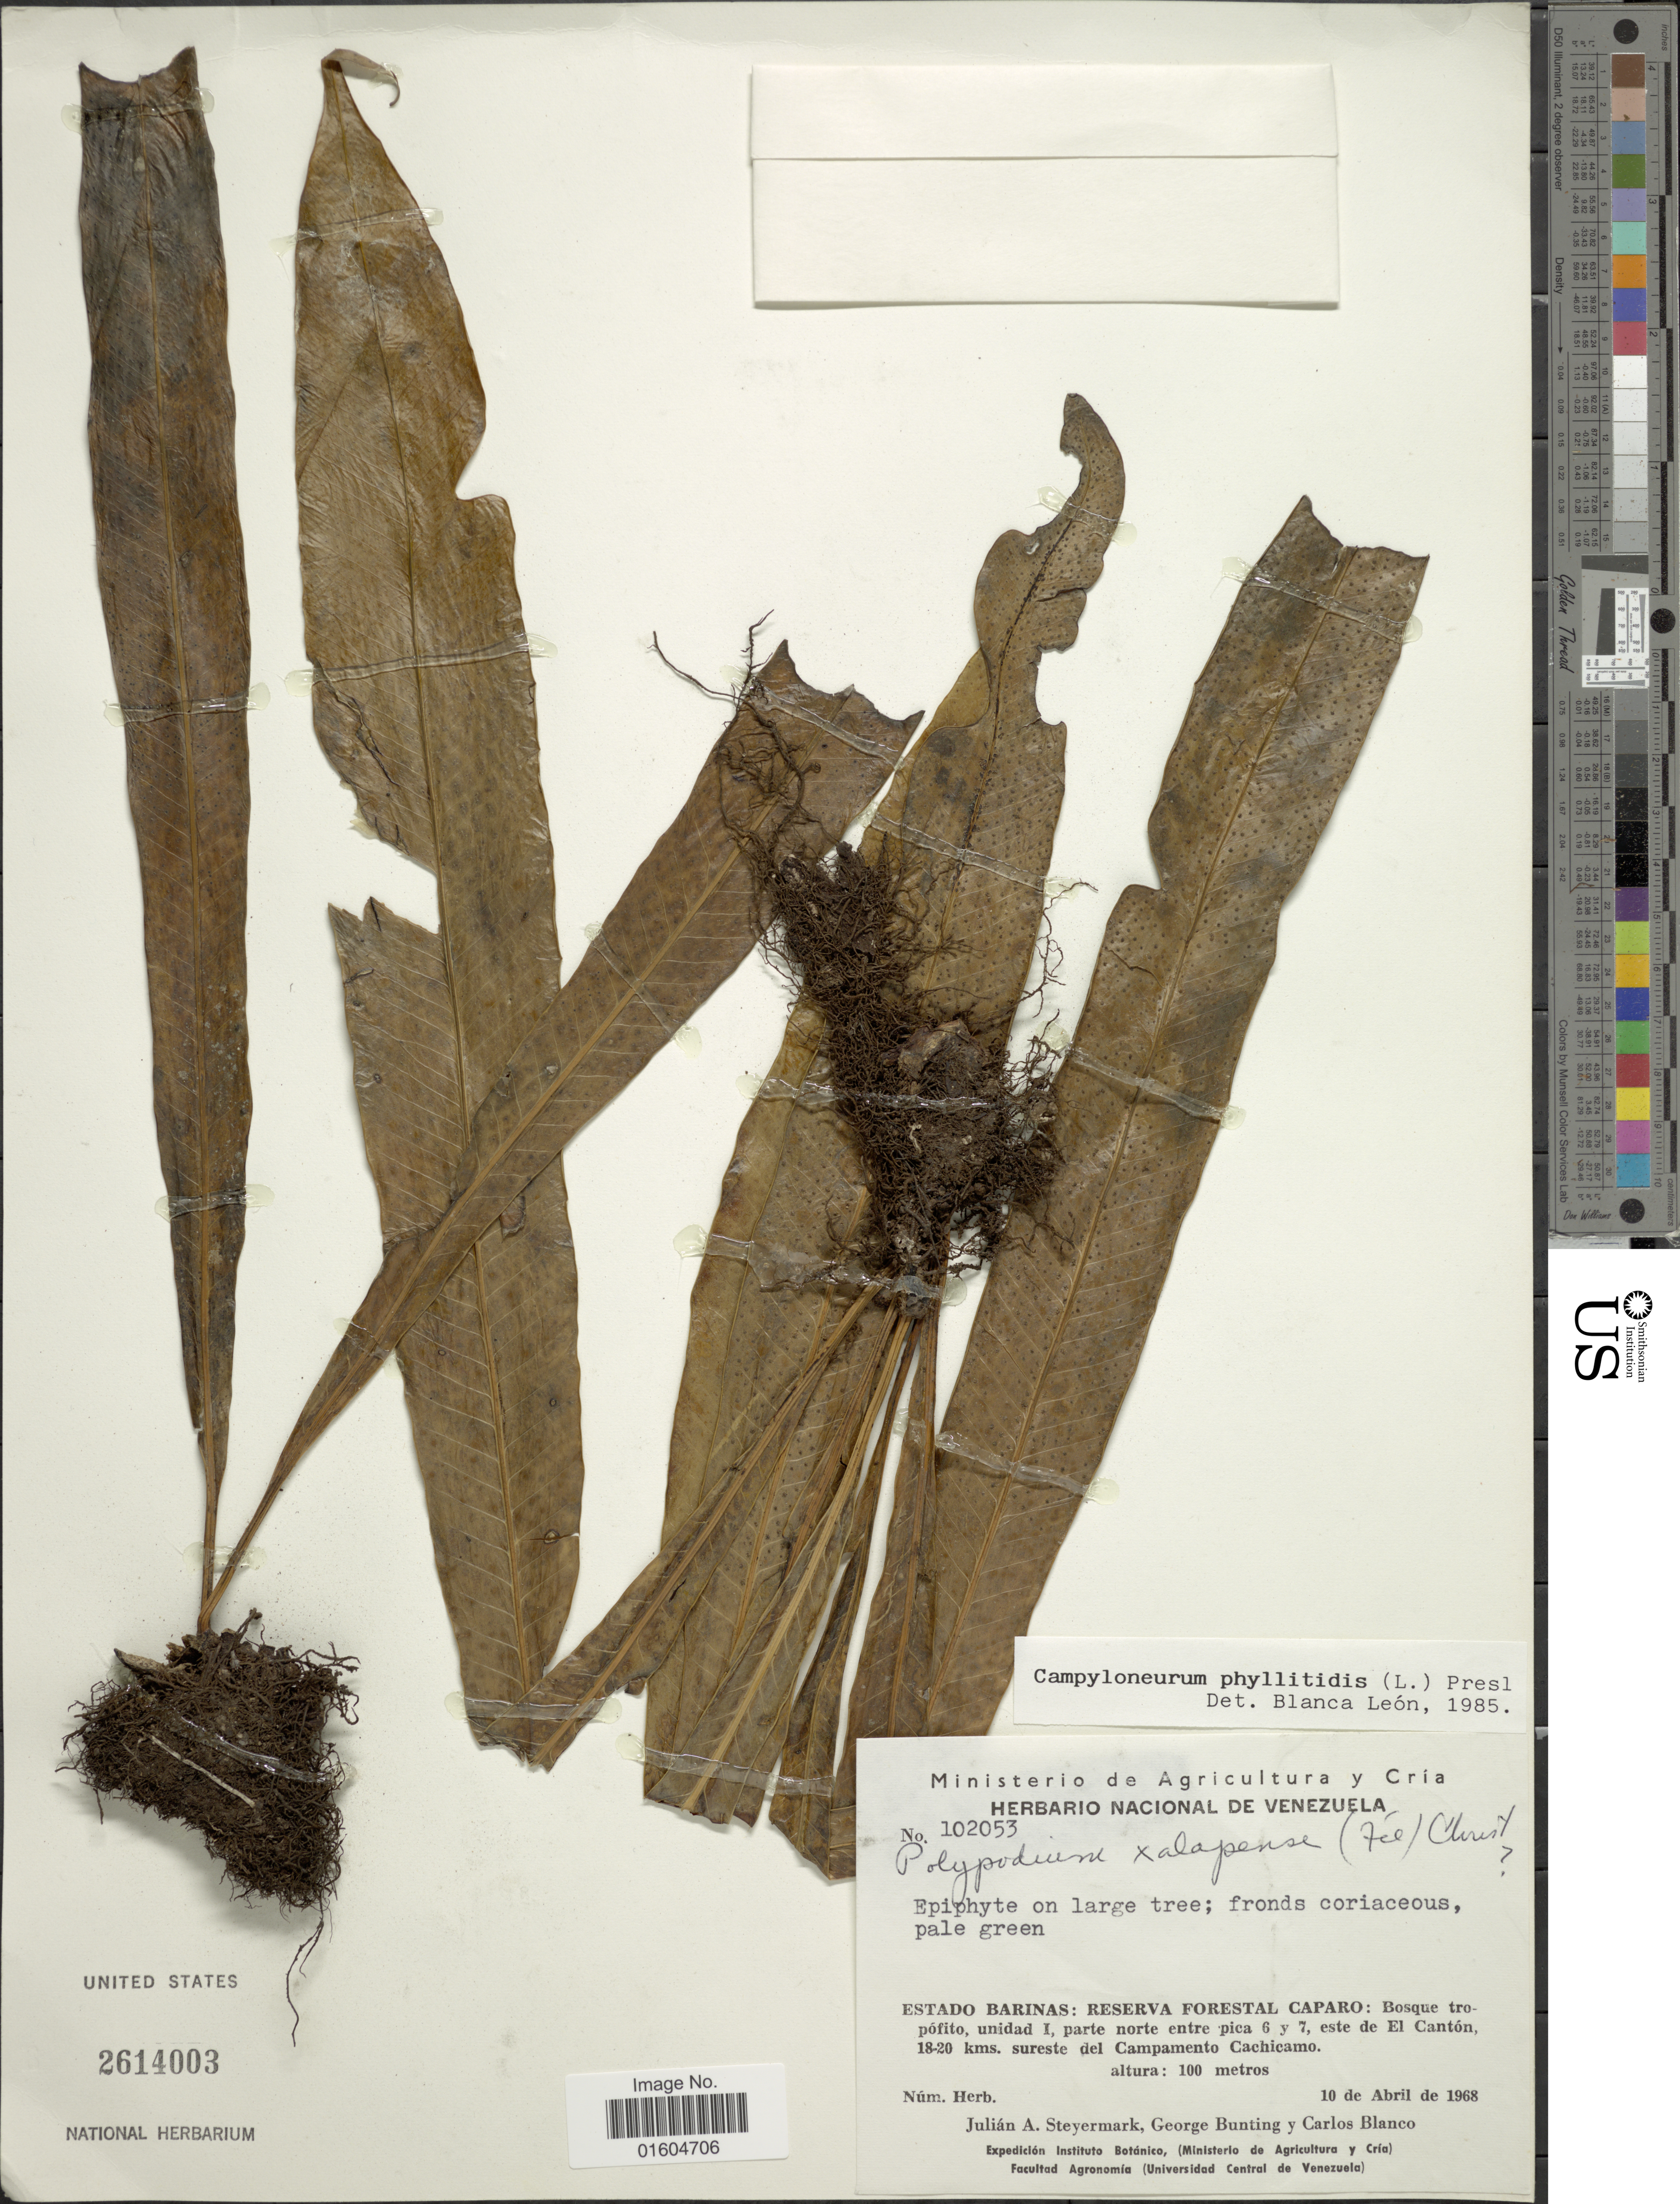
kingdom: Plantae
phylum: Tracheophyta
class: Polypodiopsida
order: Polypodiales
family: Polypodiaceae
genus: Campyloneurum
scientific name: Campyloneurum phyllitidis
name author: (L.) C. Presl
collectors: J. Steyermark, G. S. Bunting & C. A. Blanco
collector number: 102053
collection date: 1968-04-10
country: Venezuela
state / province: Barinas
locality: Venezuela, Estado Barinas: Reserva Forestal Caparo: Bosque tropofito, unidad I, parte norte entre pica 6 y 7, este de El Canton, 18-20 kms. sureste del Campamento Cachicamon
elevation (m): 100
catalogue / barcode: US 2614003